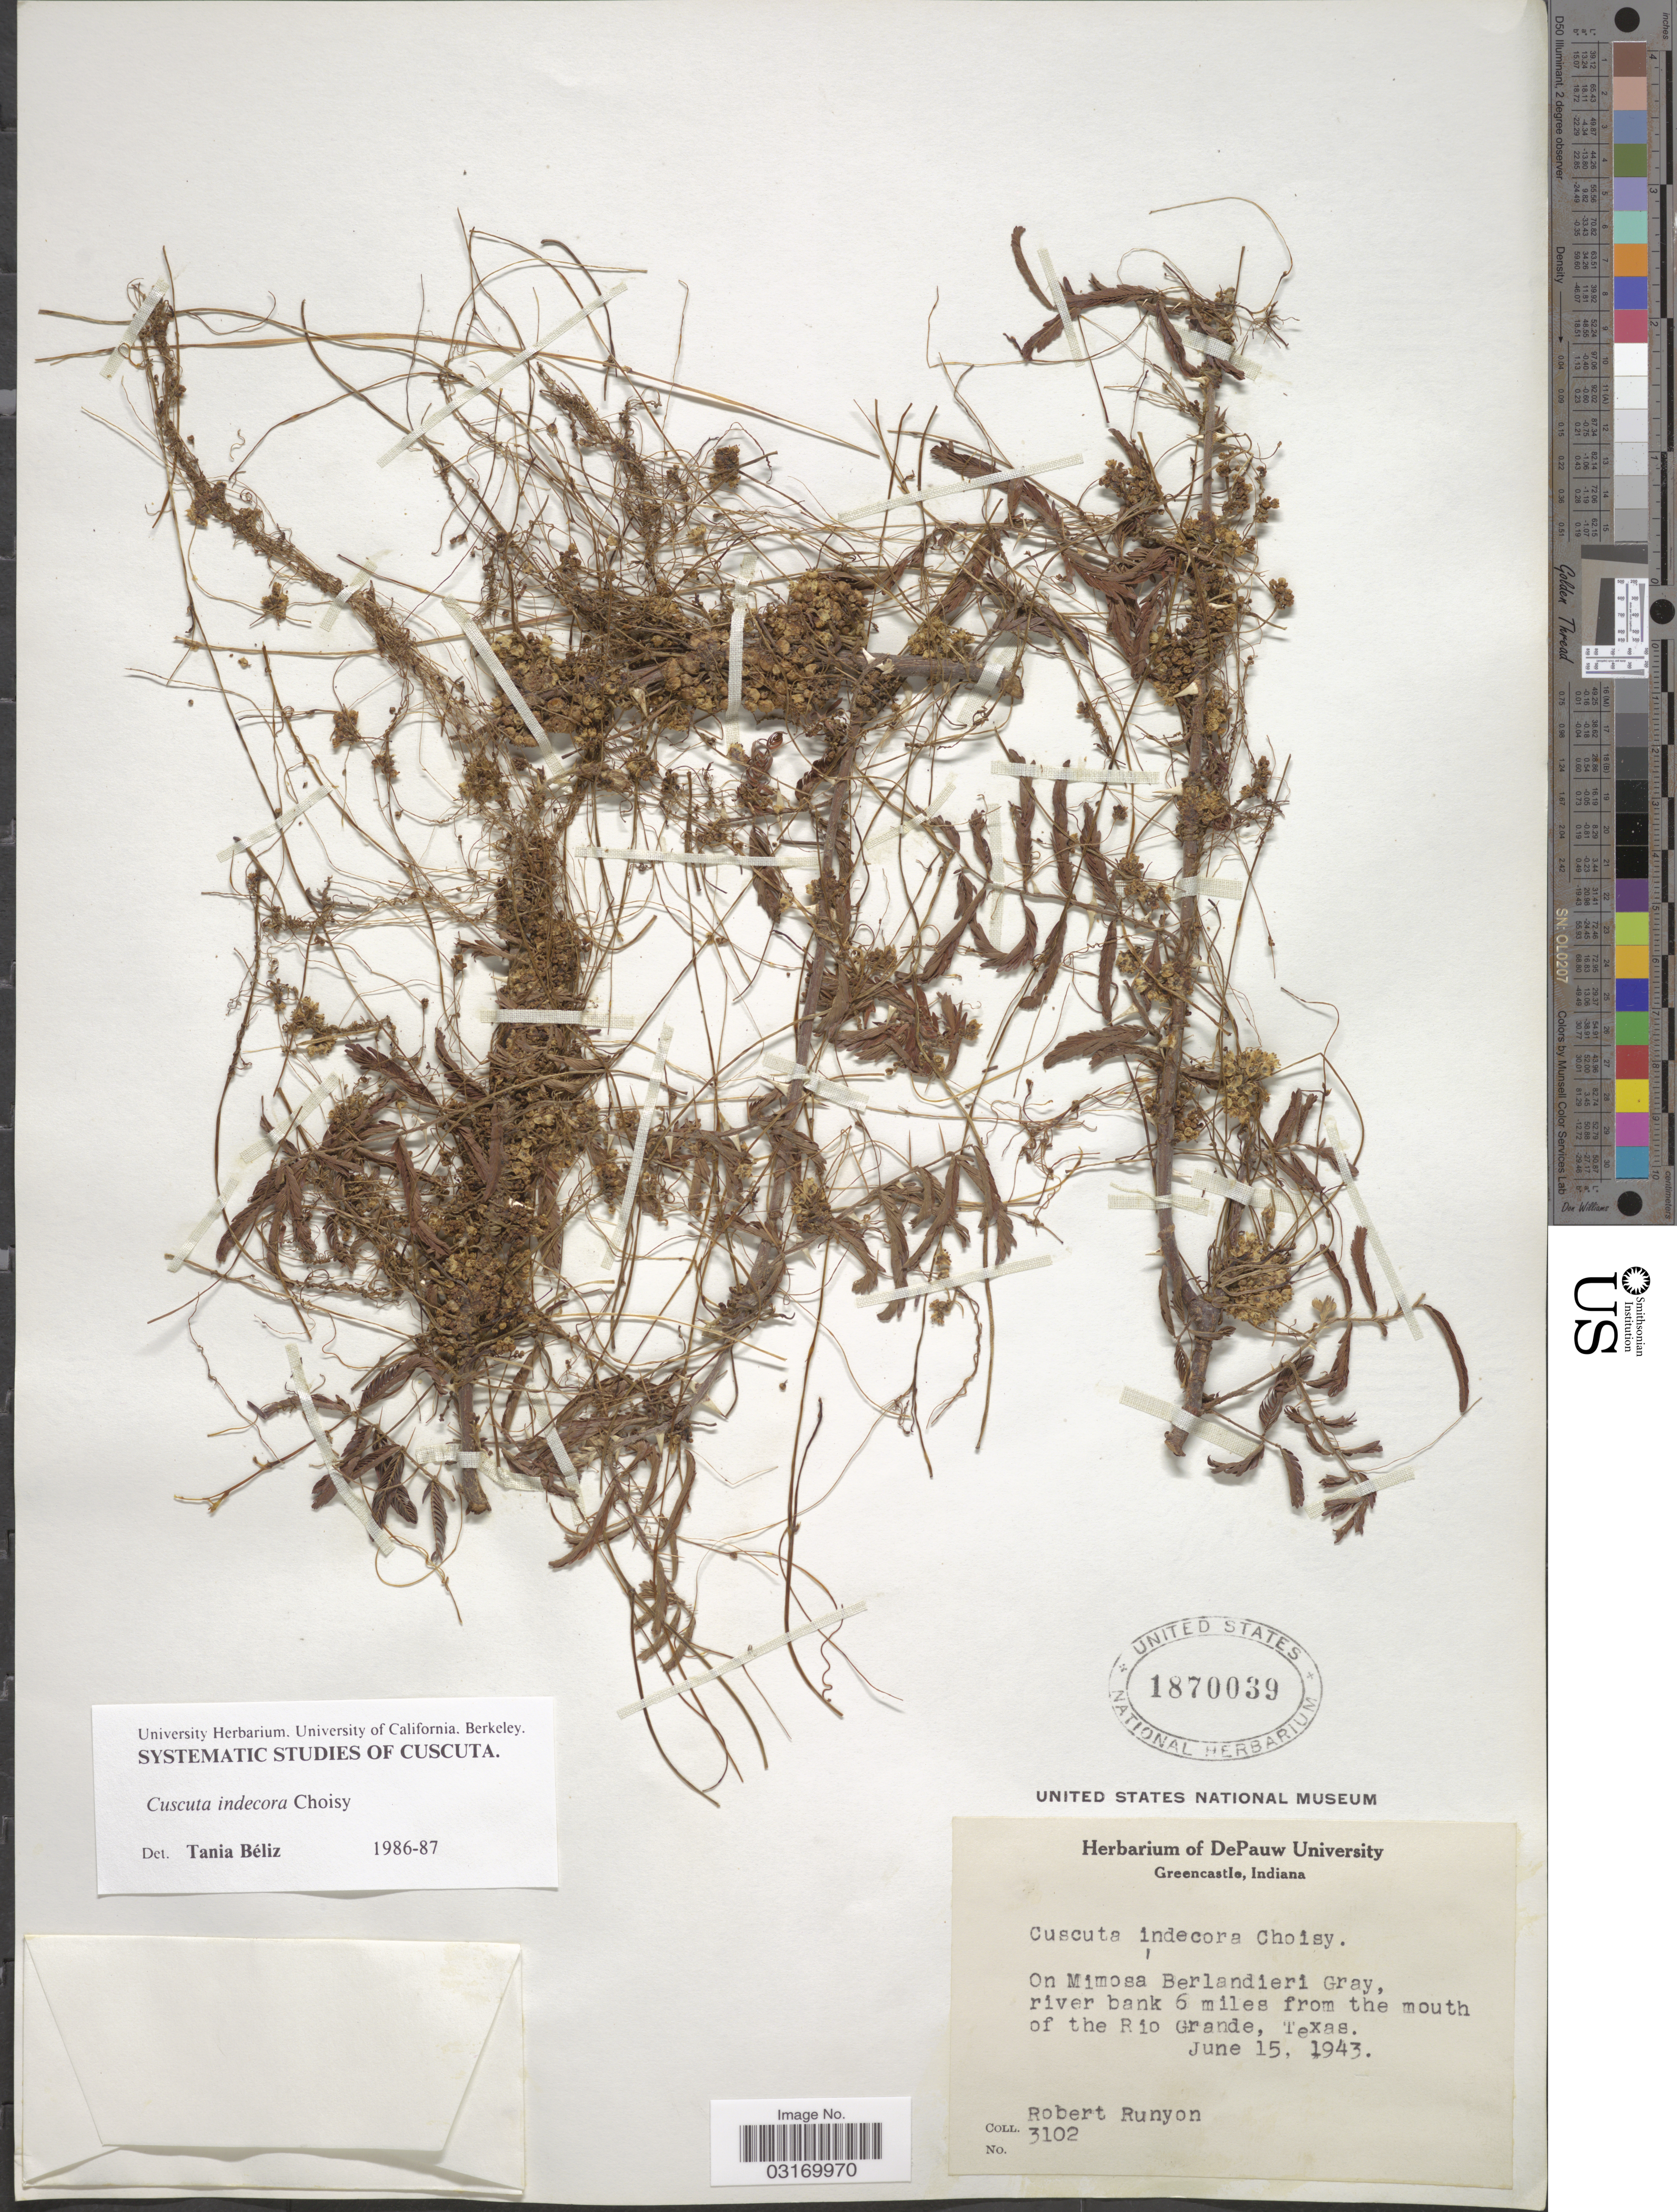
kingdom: Plantae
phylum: Tracheophyta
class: Magnoliopsida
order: Solanales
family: Convolvulaceae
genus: Cuscuta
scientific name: Cuscuta indecora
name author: Choisy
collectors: R. Runyon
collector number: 3102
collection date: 1943-06-15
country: United States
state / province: Texas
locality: On Mimosa Berlandieri Gray, river bank 6 miles from the mouth of the Rio Grande.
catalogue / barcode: US 1870039